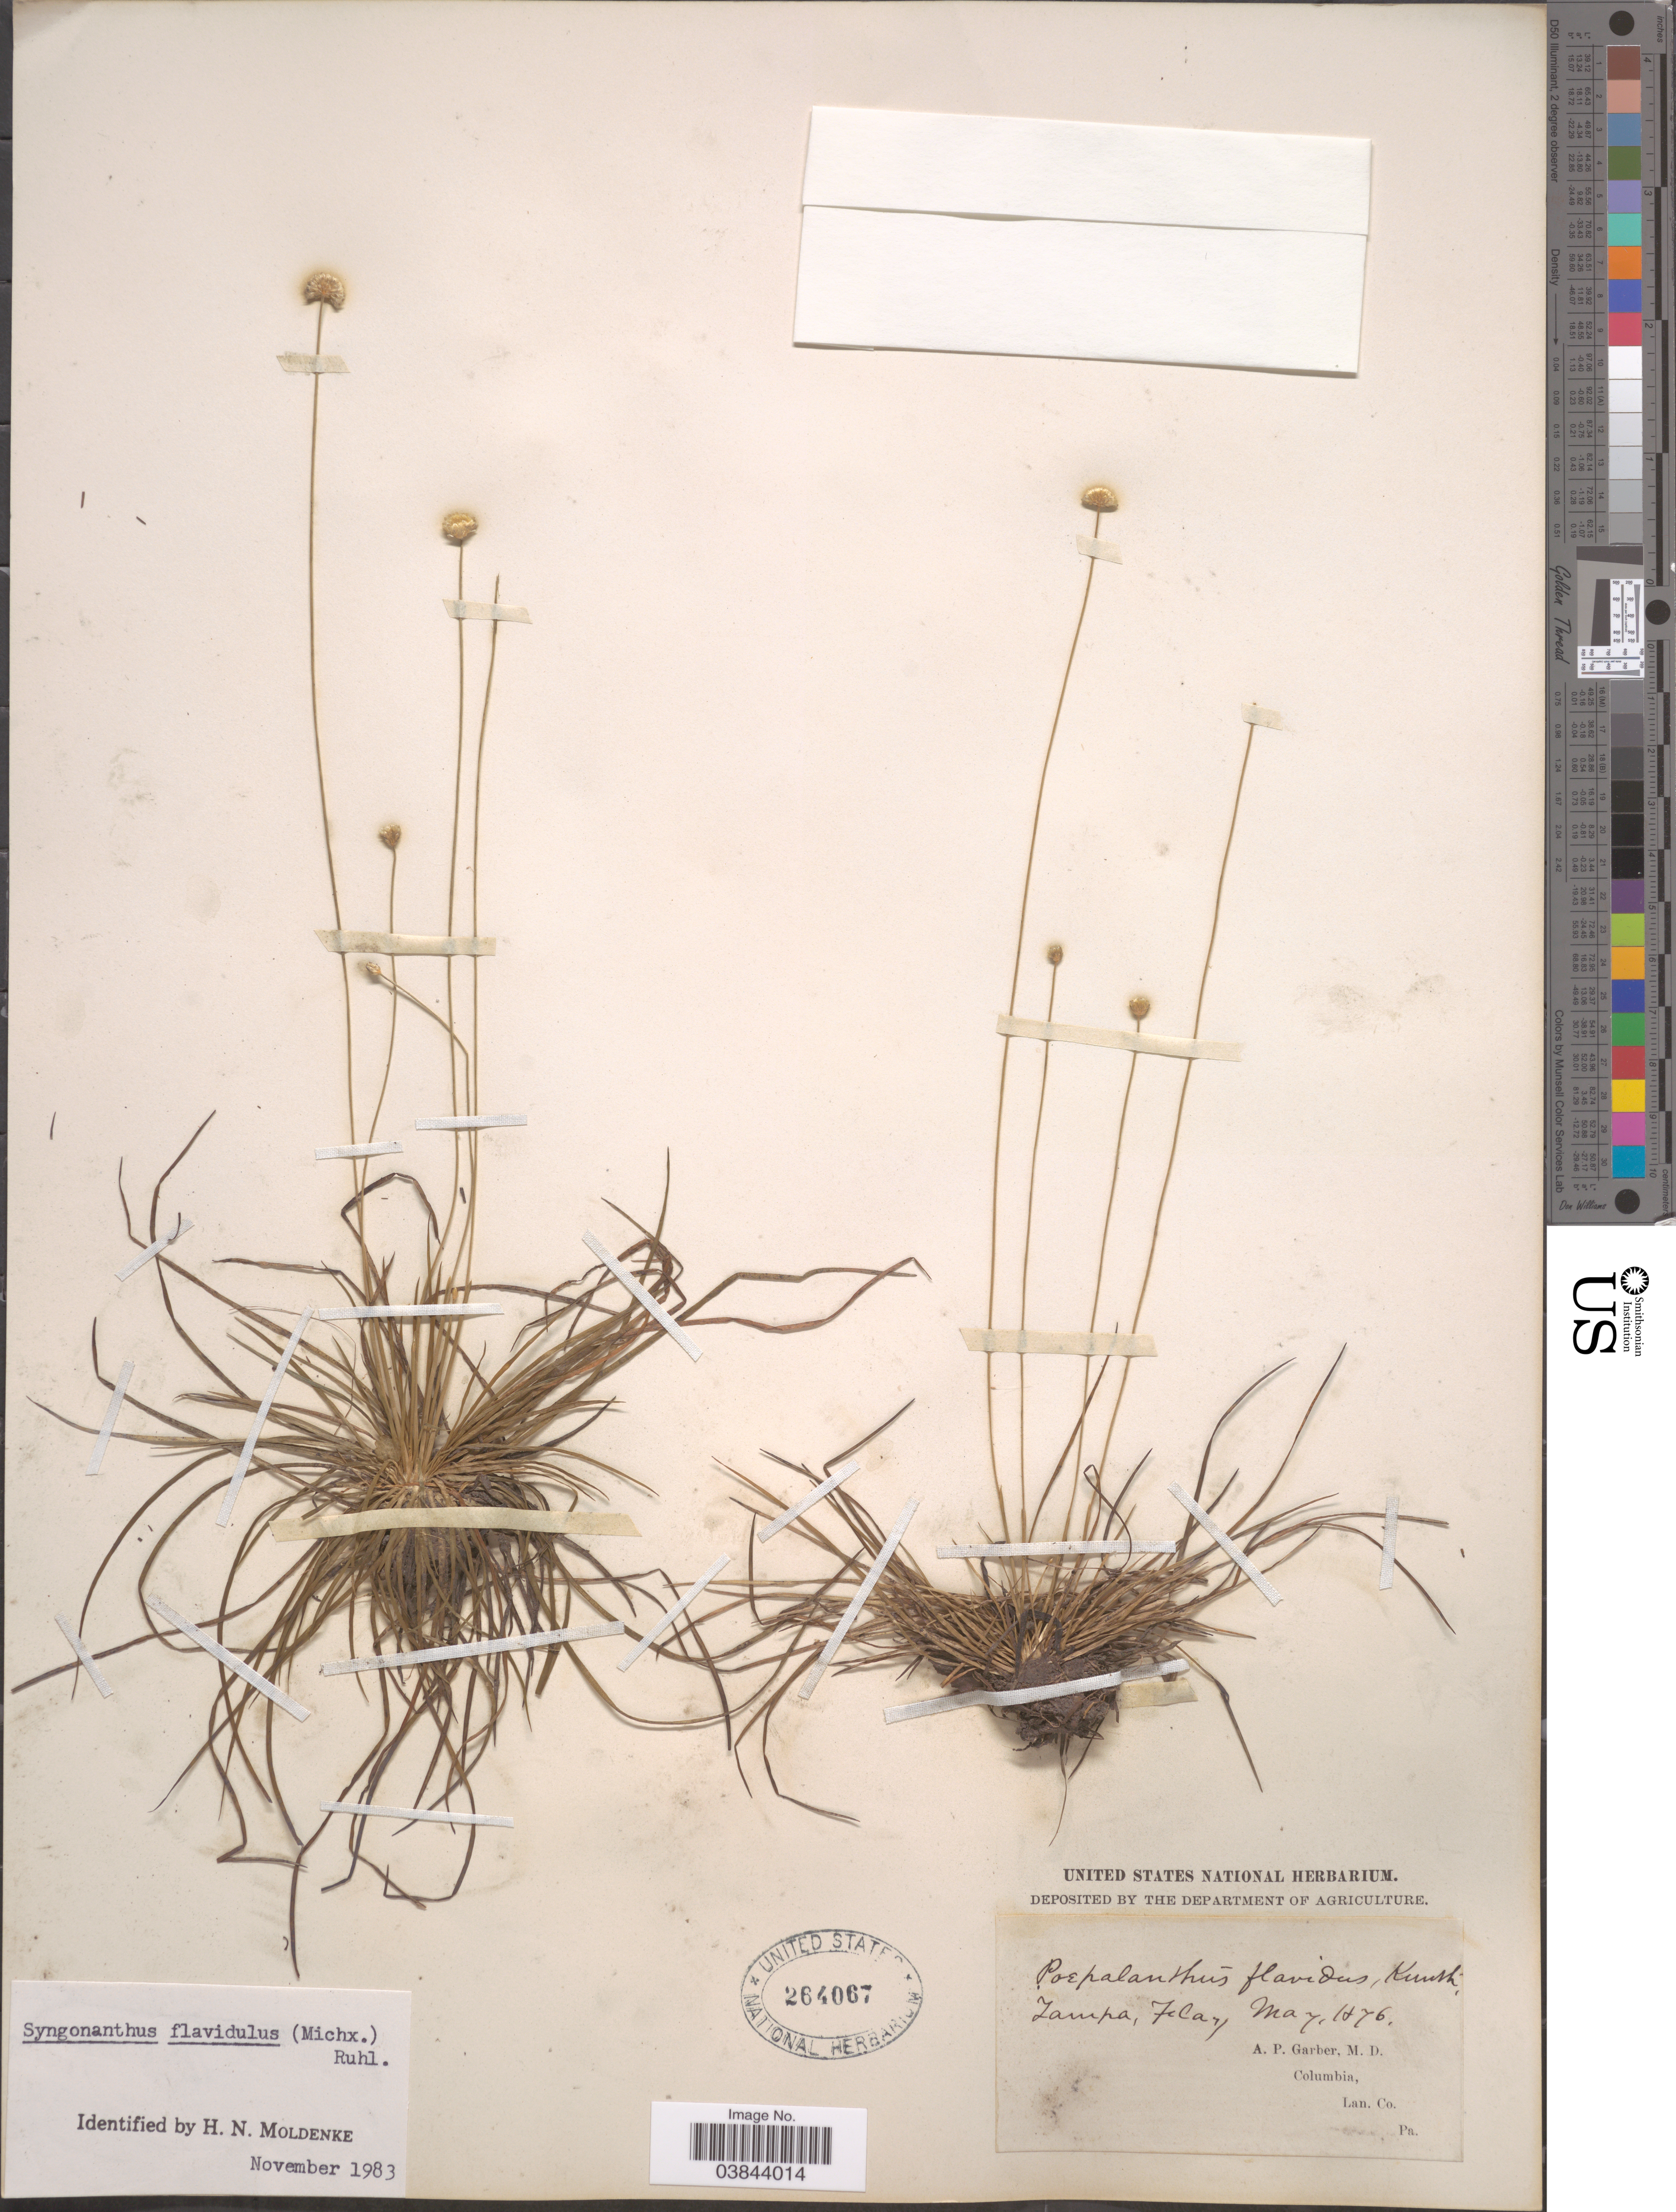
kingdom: Plantae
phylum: Tracheophyta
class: Liliopsida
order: Poales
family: Eriocaulaceae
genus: Syngonanthus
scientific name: Syngonanthus flavidulus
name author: (Michx.) Ruhland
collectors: A. P. Garber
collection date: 1876-05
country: United States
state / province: Florida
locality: Tampa. Lan. Co.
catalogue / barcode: US 264067